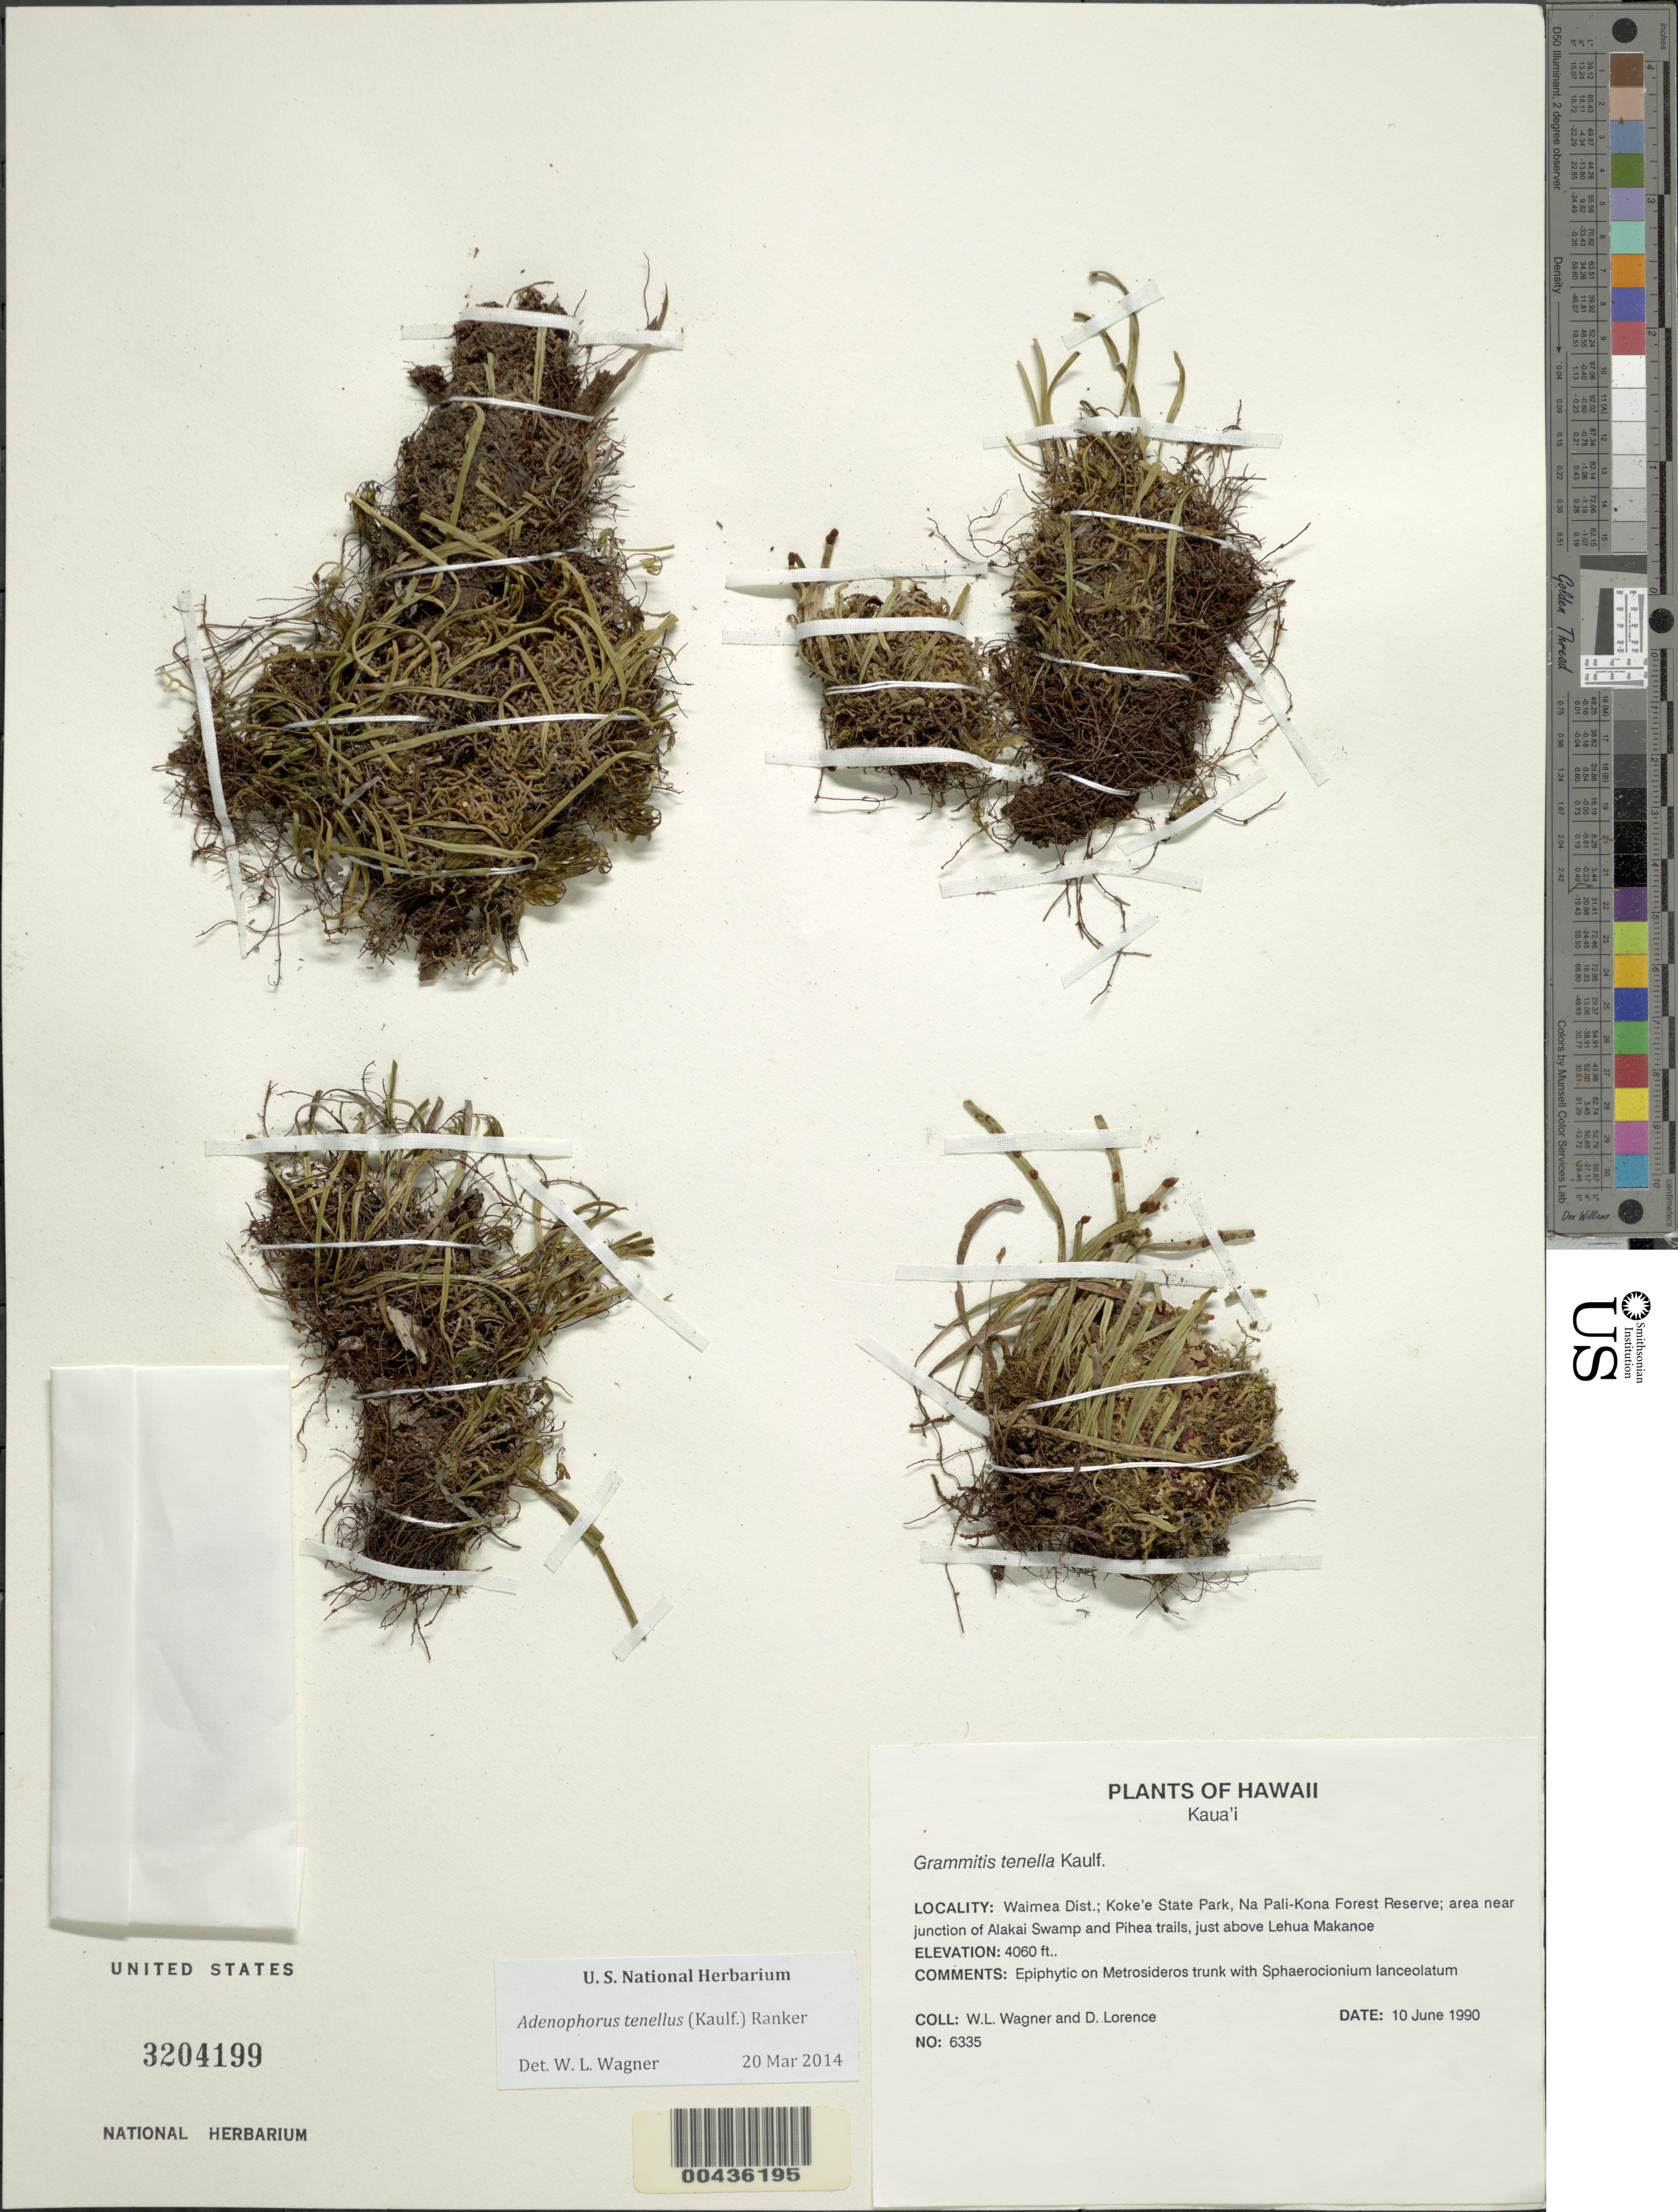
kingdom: Plantae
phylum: Tracheophyta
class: Polypodiopsida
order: Polypodiales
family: Polypodiaceae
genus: Adenophorus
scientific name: Adenophorus tenellus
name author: (Kaulf.) Ranker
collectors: W. L. Wagner & D. Lorence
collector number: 6335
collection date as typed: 10 Jun 1990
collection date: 1990-06-10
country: United States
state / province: Hawaii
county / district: Kauai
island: Kaua'i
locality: Waimea Dist.: Koke'e State Park, Na Pali-Kona Forest Reserve; area near jnct. of Alakai Swamp & Pihea trails, just above Lehua..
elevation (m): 1237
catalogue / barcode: US 3204199